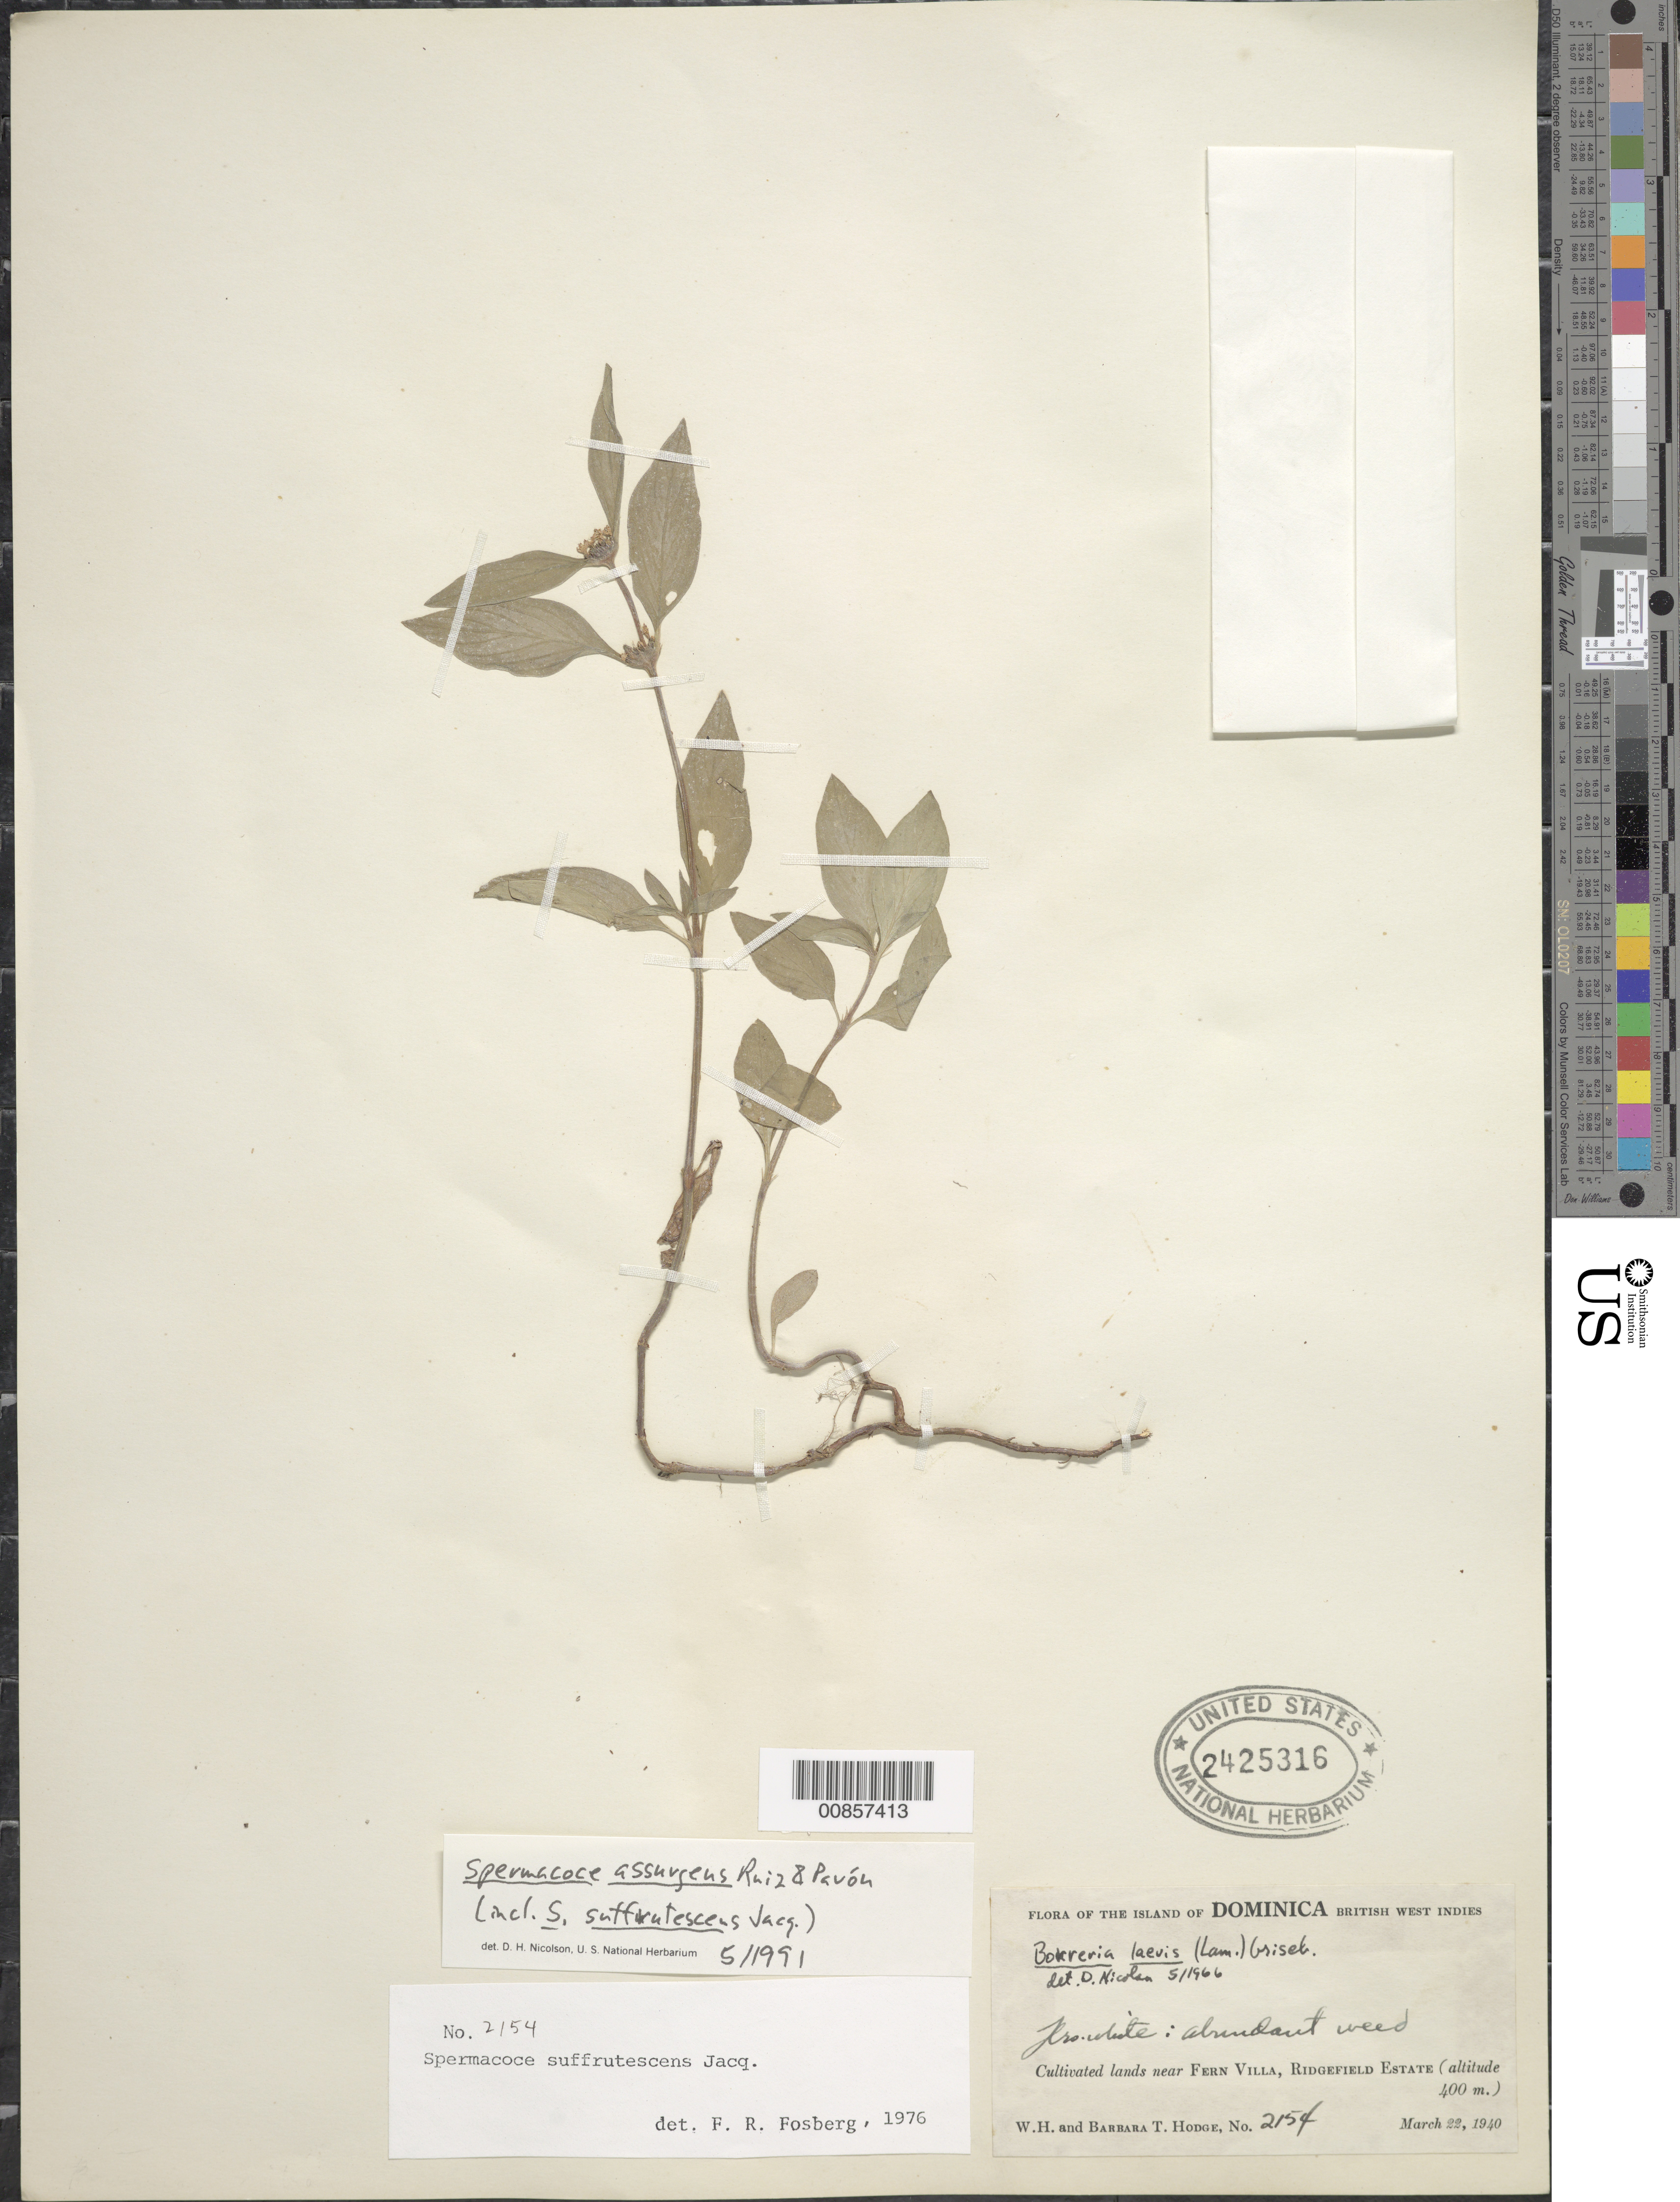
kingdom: Plantae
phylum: Tracheophyta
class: Magnoliopsida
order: Gentianales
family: Rubiaceae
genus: Spermacoce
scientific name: Spermacoce remota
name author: Lam.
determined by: Nicolson, Dan H.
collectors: W. Hodge & B. Hodge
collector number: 2154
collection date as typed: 22 Mar 1940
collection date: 1940-03-22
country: Dominica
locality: Cultivated lands near Fern Villa, Ridgefield Estate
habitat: Cultivted lands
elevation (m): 400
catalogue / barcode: US 2425316